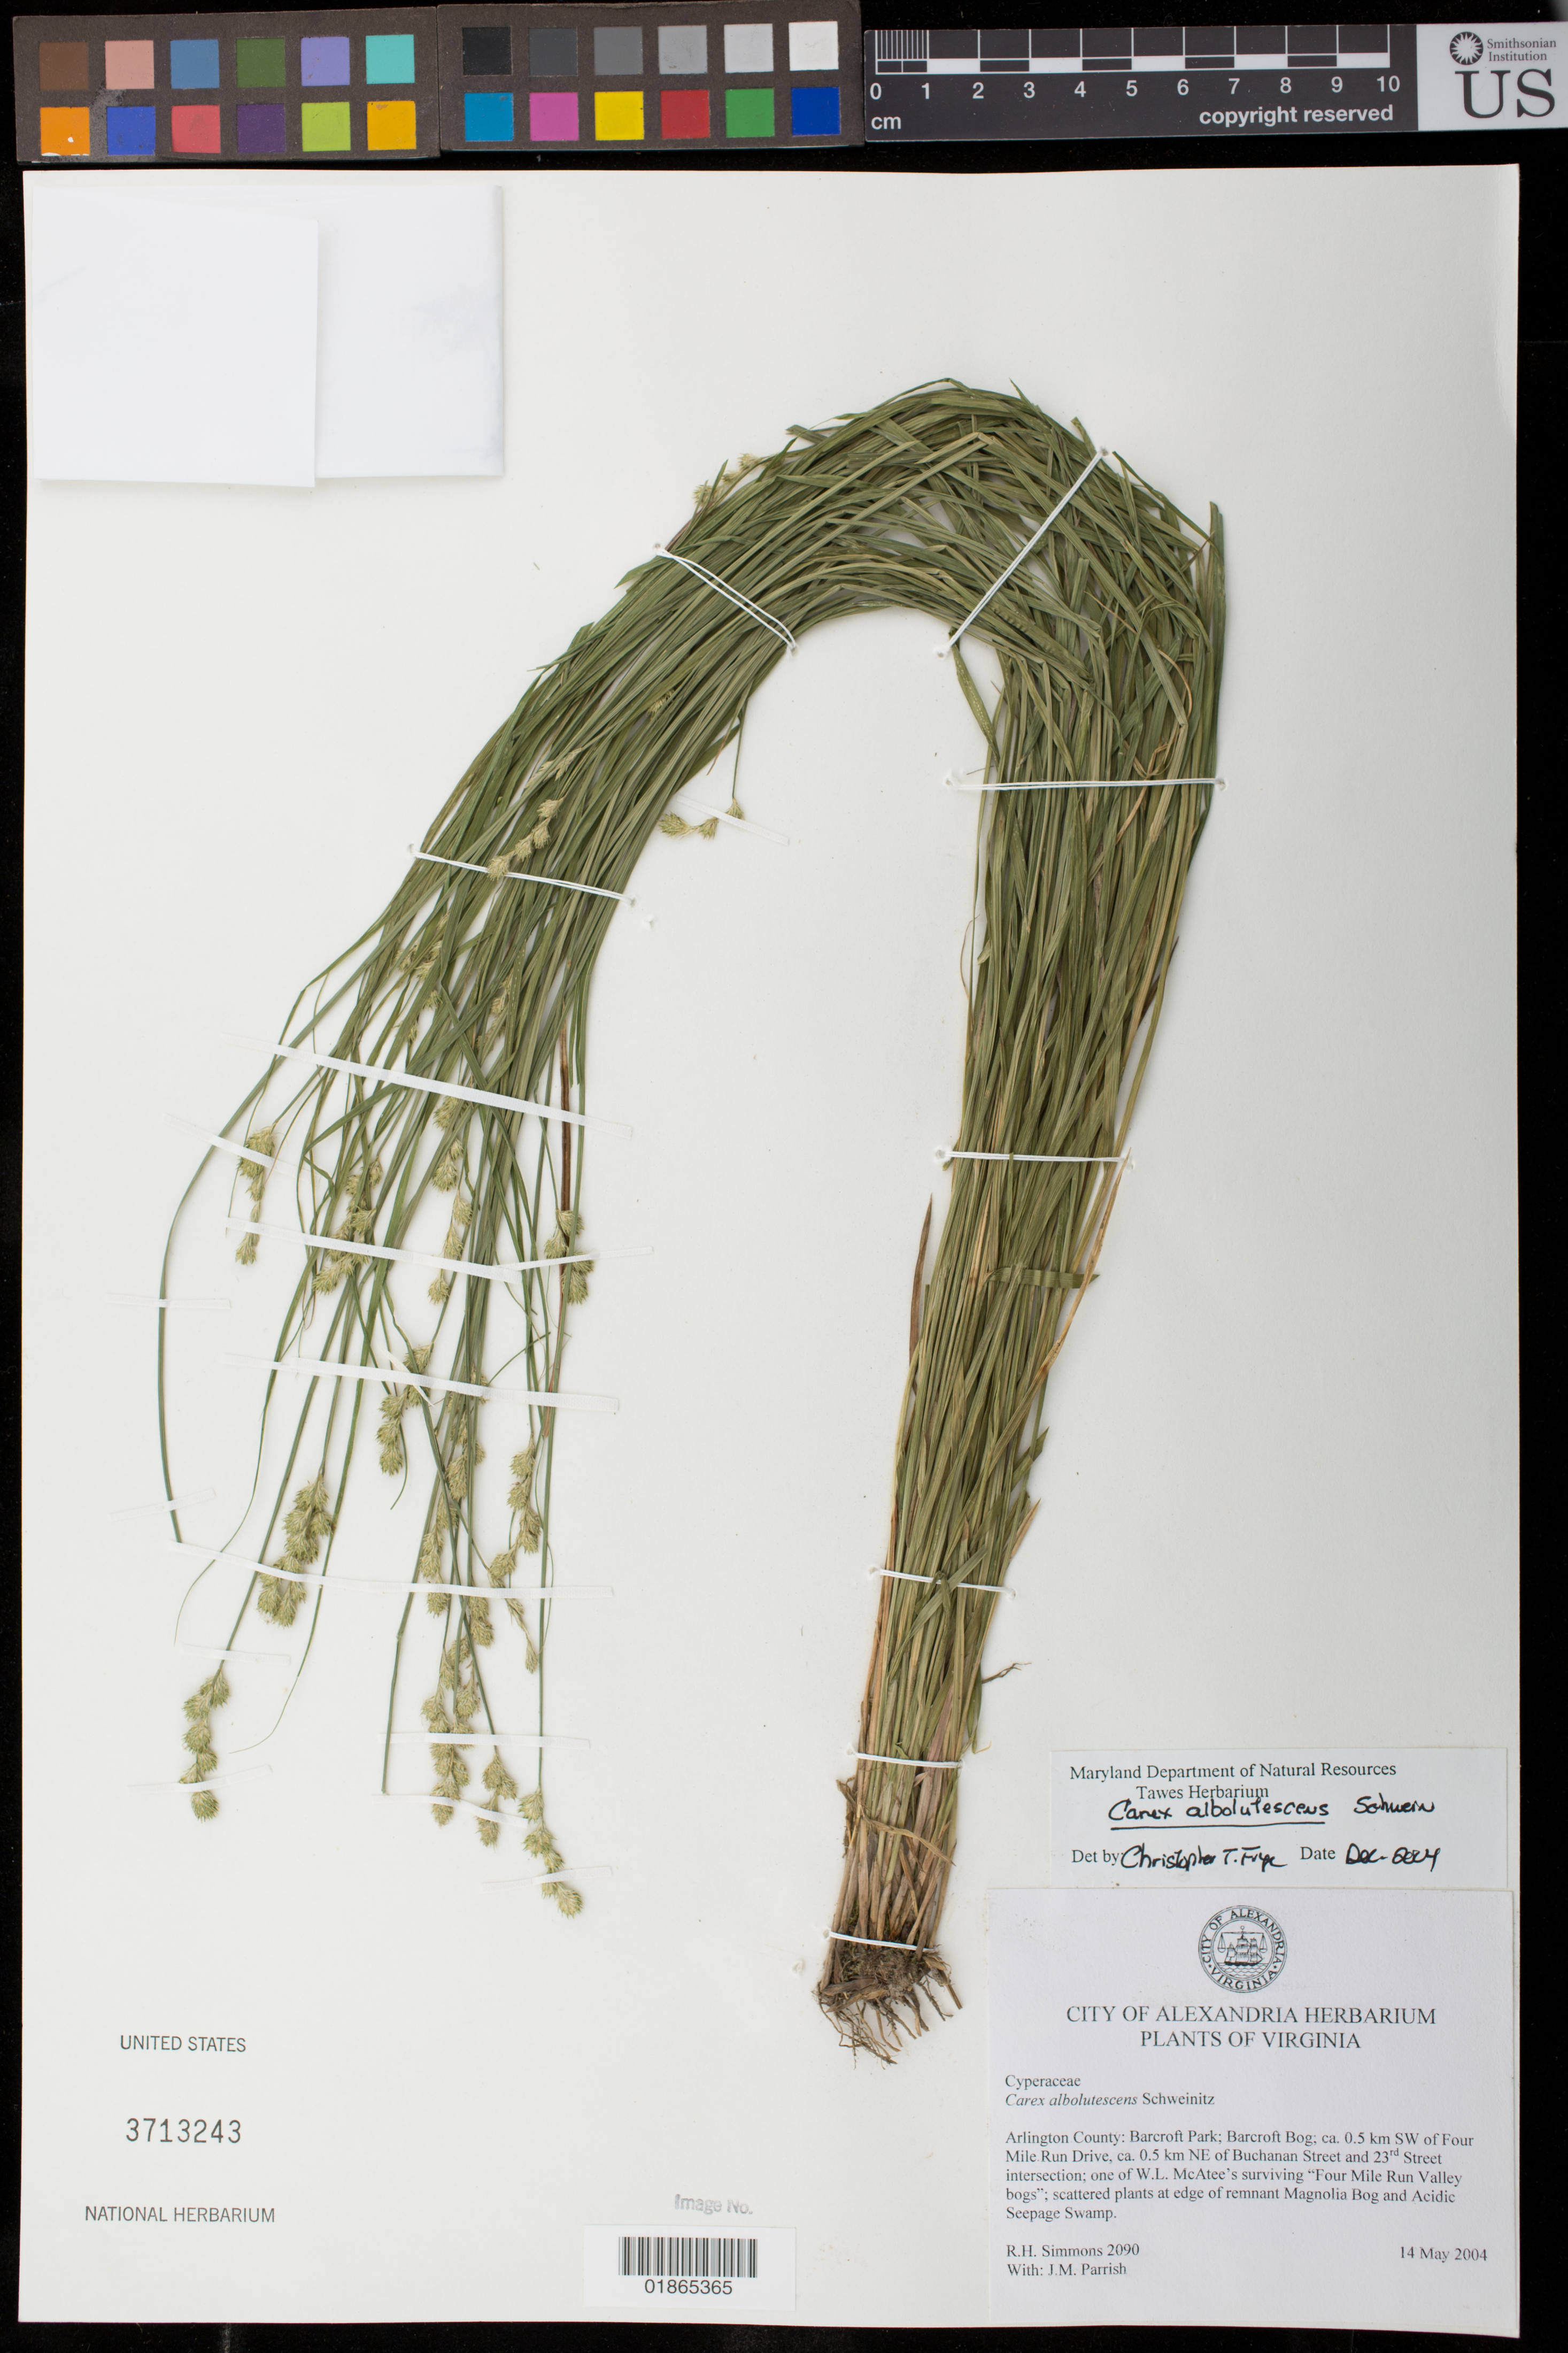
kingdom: Plantae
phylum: Tracheophyta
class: Liliopsida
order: Poales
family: Cyperaceae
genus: Carex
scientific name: Carex albolutescens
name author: Schwein.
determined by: Frye, Christopher T., (VDB), Vanderbilt University Herbarium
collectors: R. H. Simmons & J. Parrish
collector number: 2090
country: United States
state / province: Virginia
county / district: Arlington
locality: Barcroft Park; Barcroft Bog; ca. 0.5 km SW of Four Mile Run Drive, ca. 0.5 km NE of Buchanan Street and 23rd Street intersection.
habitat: At edge of remnant Magnolia Bog and Acidic Seepage Swamp.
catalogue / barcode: US 3713243